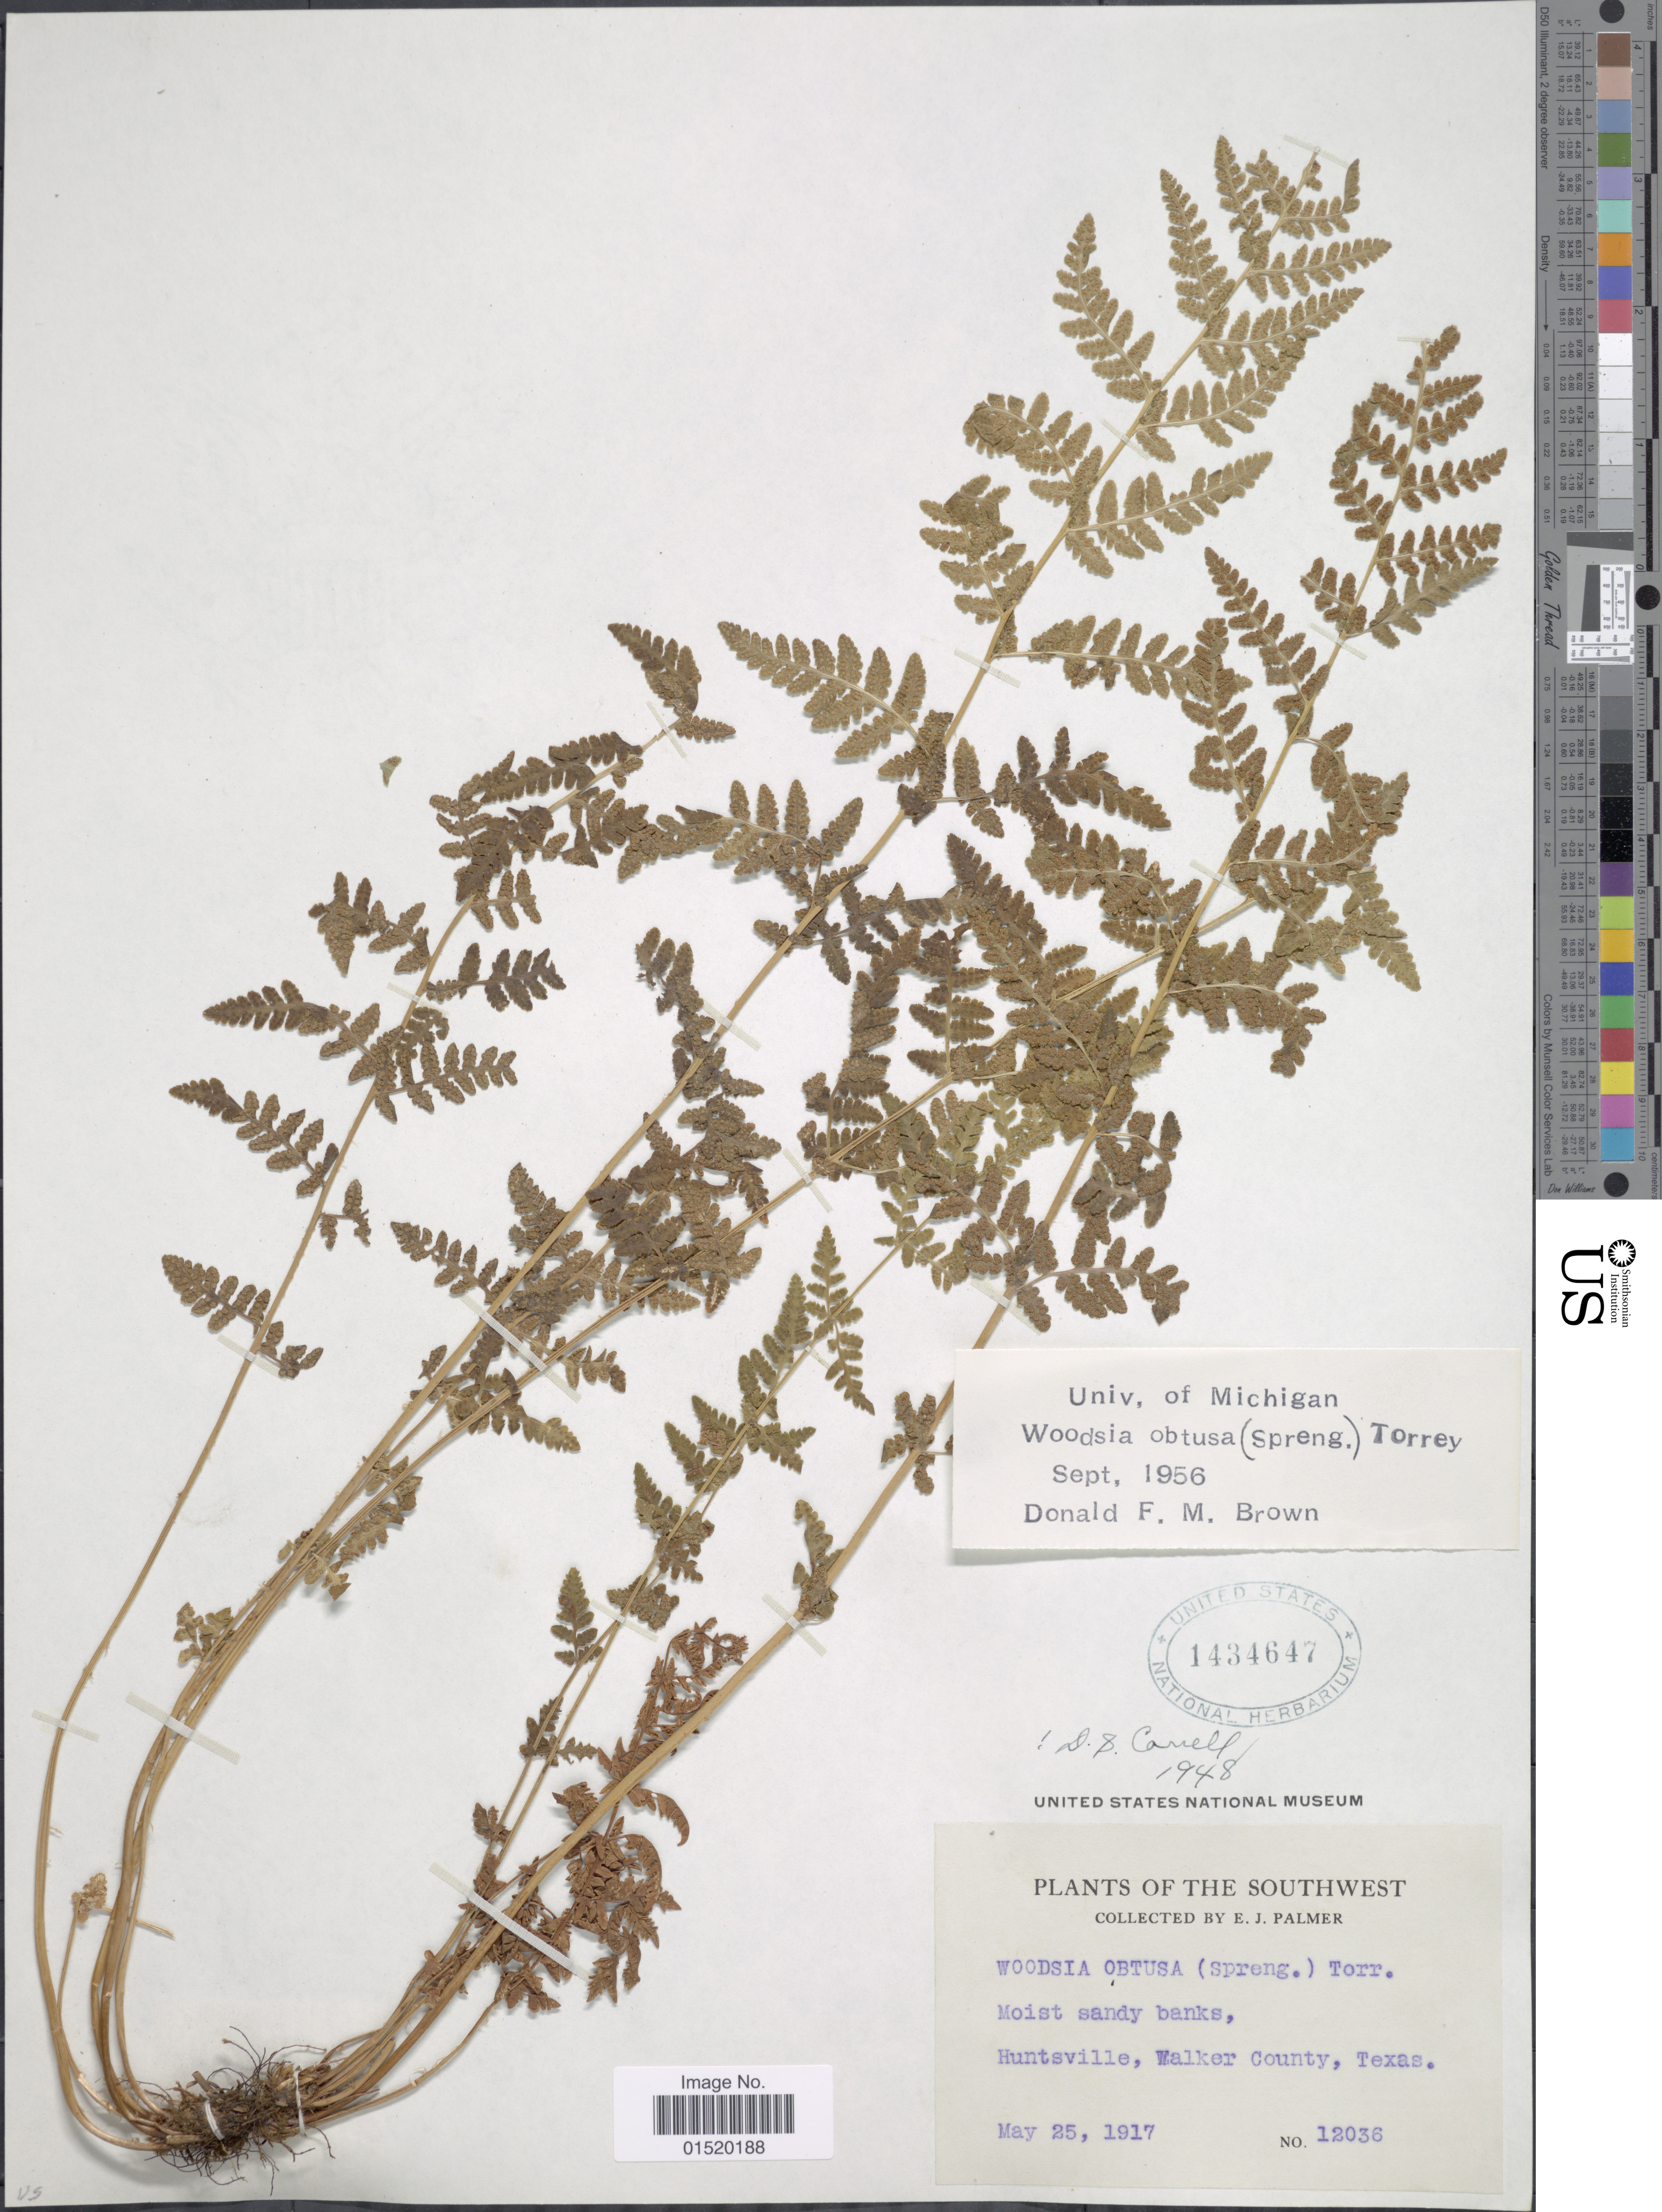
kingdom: Plantae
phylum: Tracheophyta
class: Polypodiopsida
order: Polypodiales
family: Woodsiaceae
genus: Woodsia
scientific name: Woodsia obtusa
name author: (Spreng.) Torr.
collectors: E. J. Palmer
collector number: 12036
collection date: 1917-05-25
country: United States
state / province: Texas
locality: The Southwest, sandy banks, Huntsville, Walker County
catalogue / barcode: US 1434647